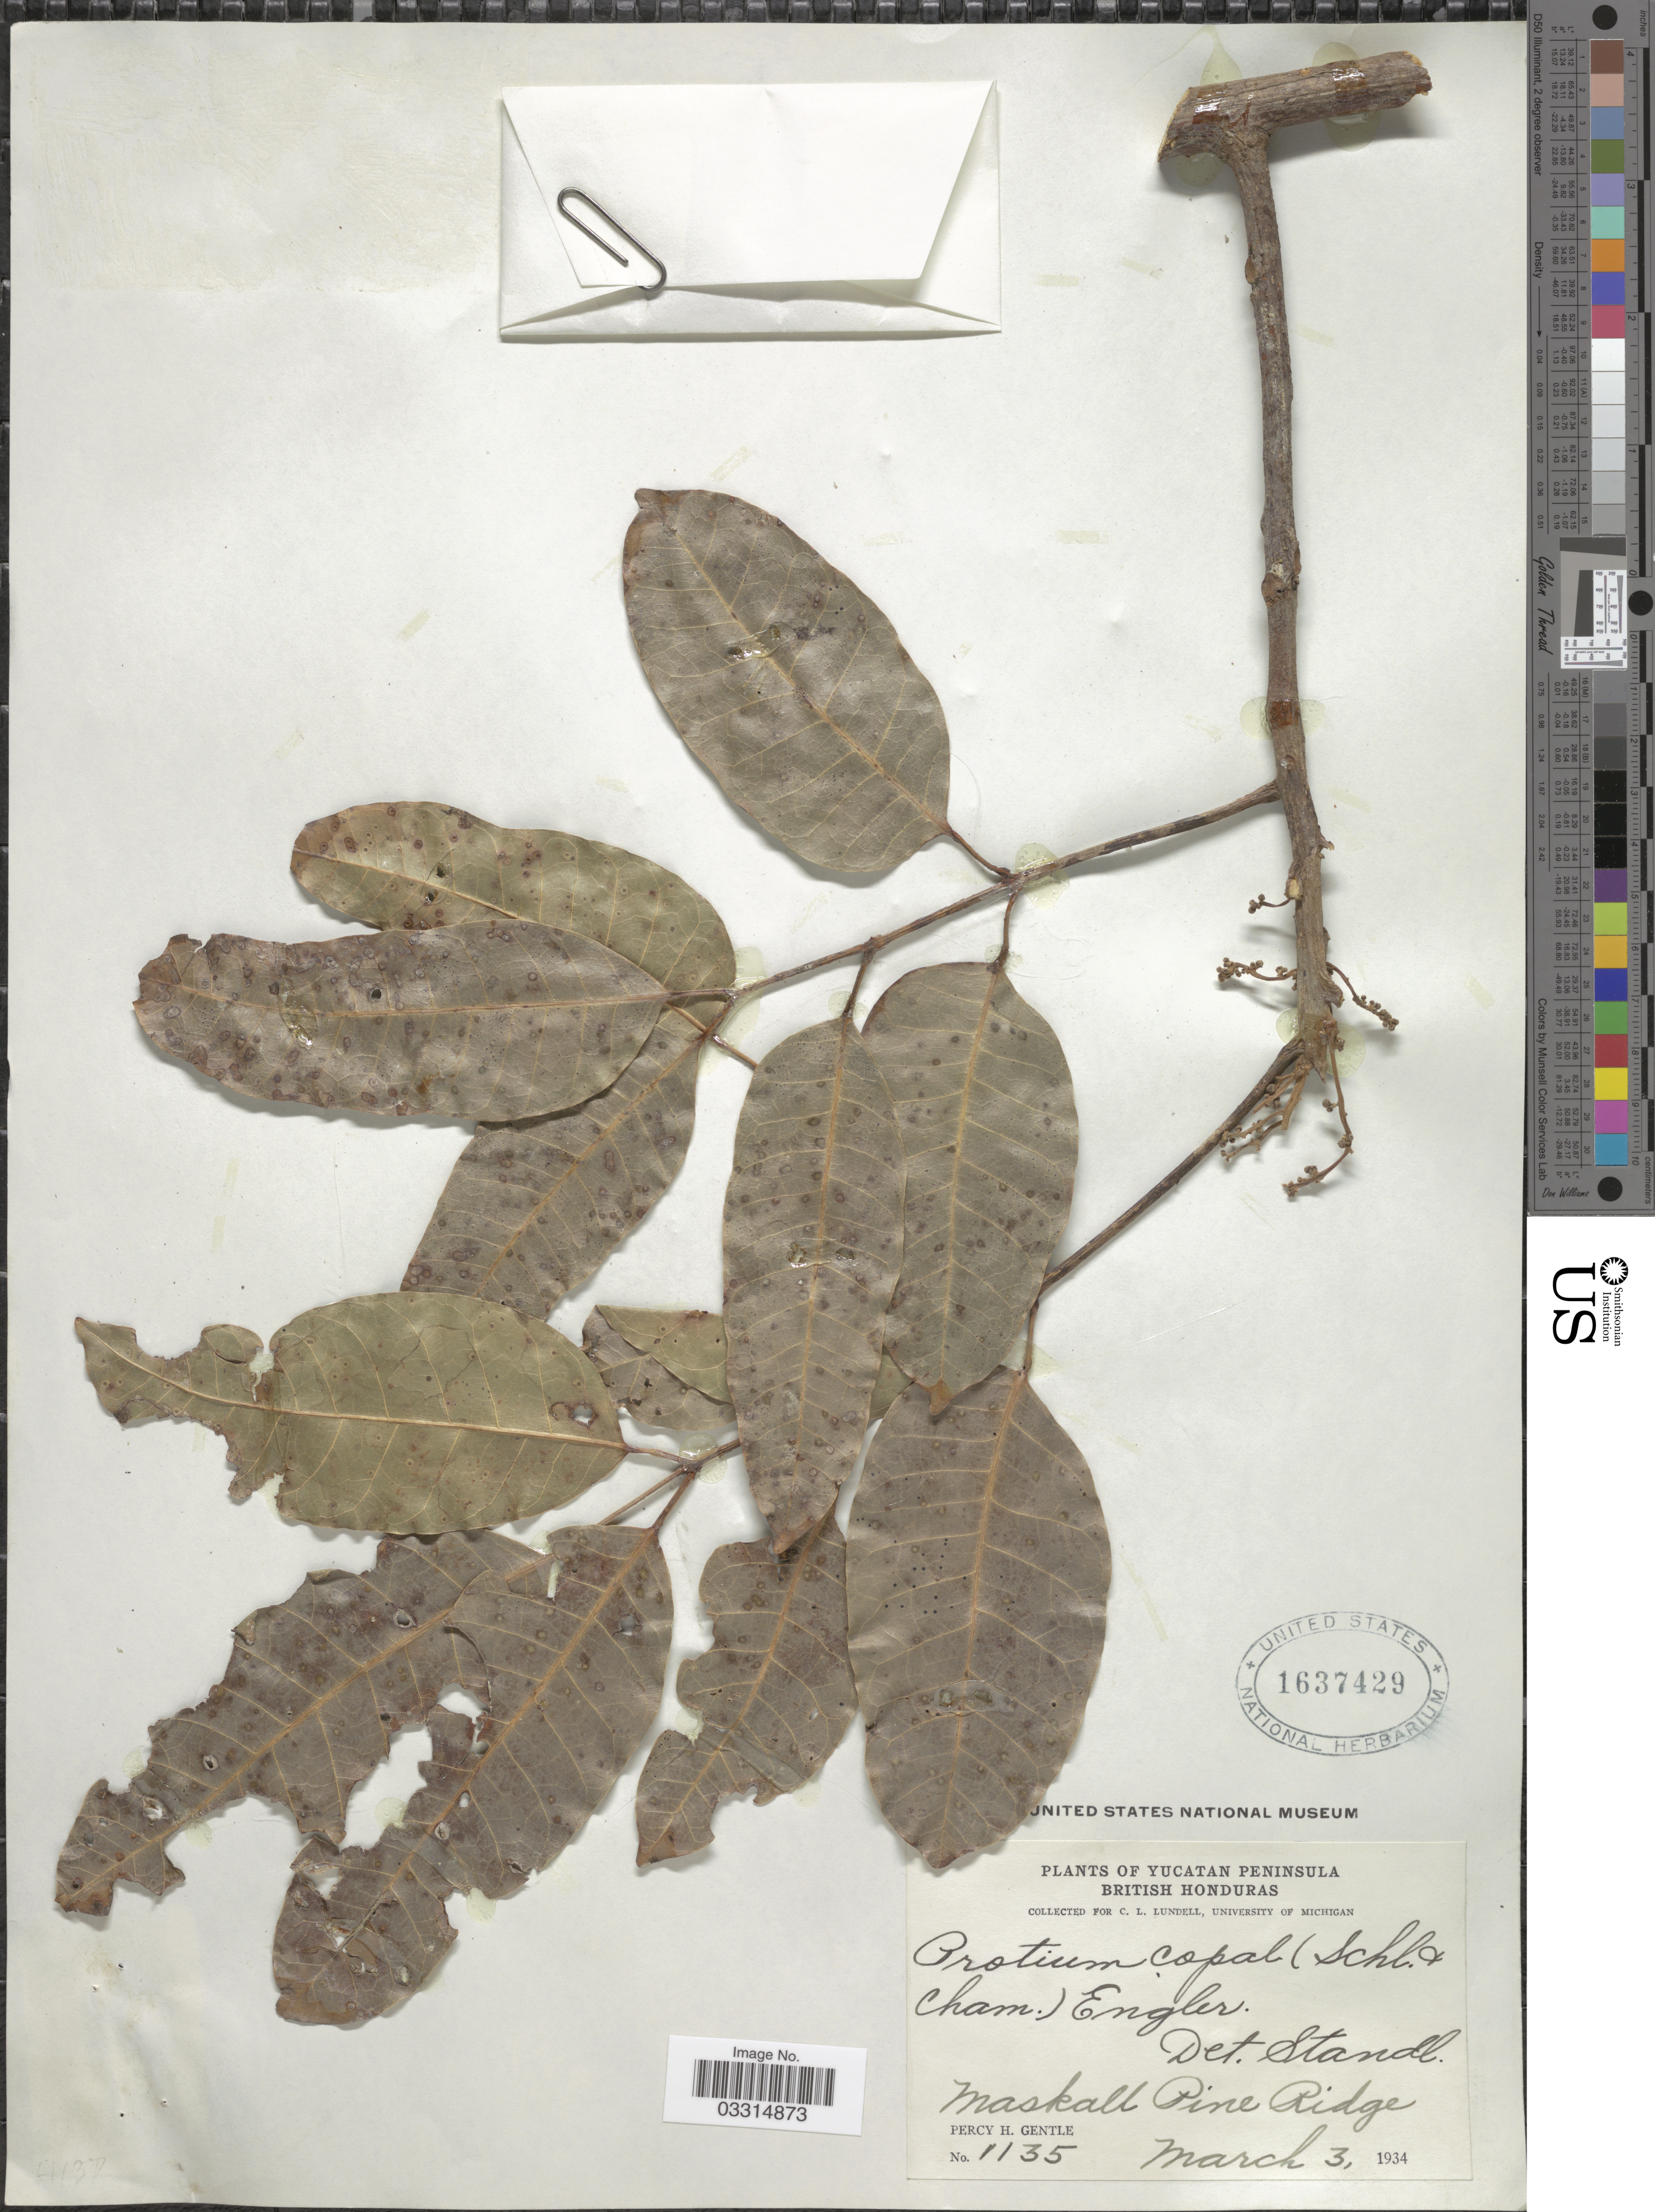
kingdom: Plantae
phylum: Tracheophyta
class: Magnoliopsida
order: Sapindales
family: Burseraceae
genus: Protium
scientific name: Protium copal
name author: (Schltdl. & Cham.) Engl.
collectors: P. H. Gentle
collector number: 1135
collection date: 1934-03-03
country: Belize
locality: Yucatan Peninsula. British Honduras. Maskall Pine Ridge.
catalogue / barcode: US 1637429